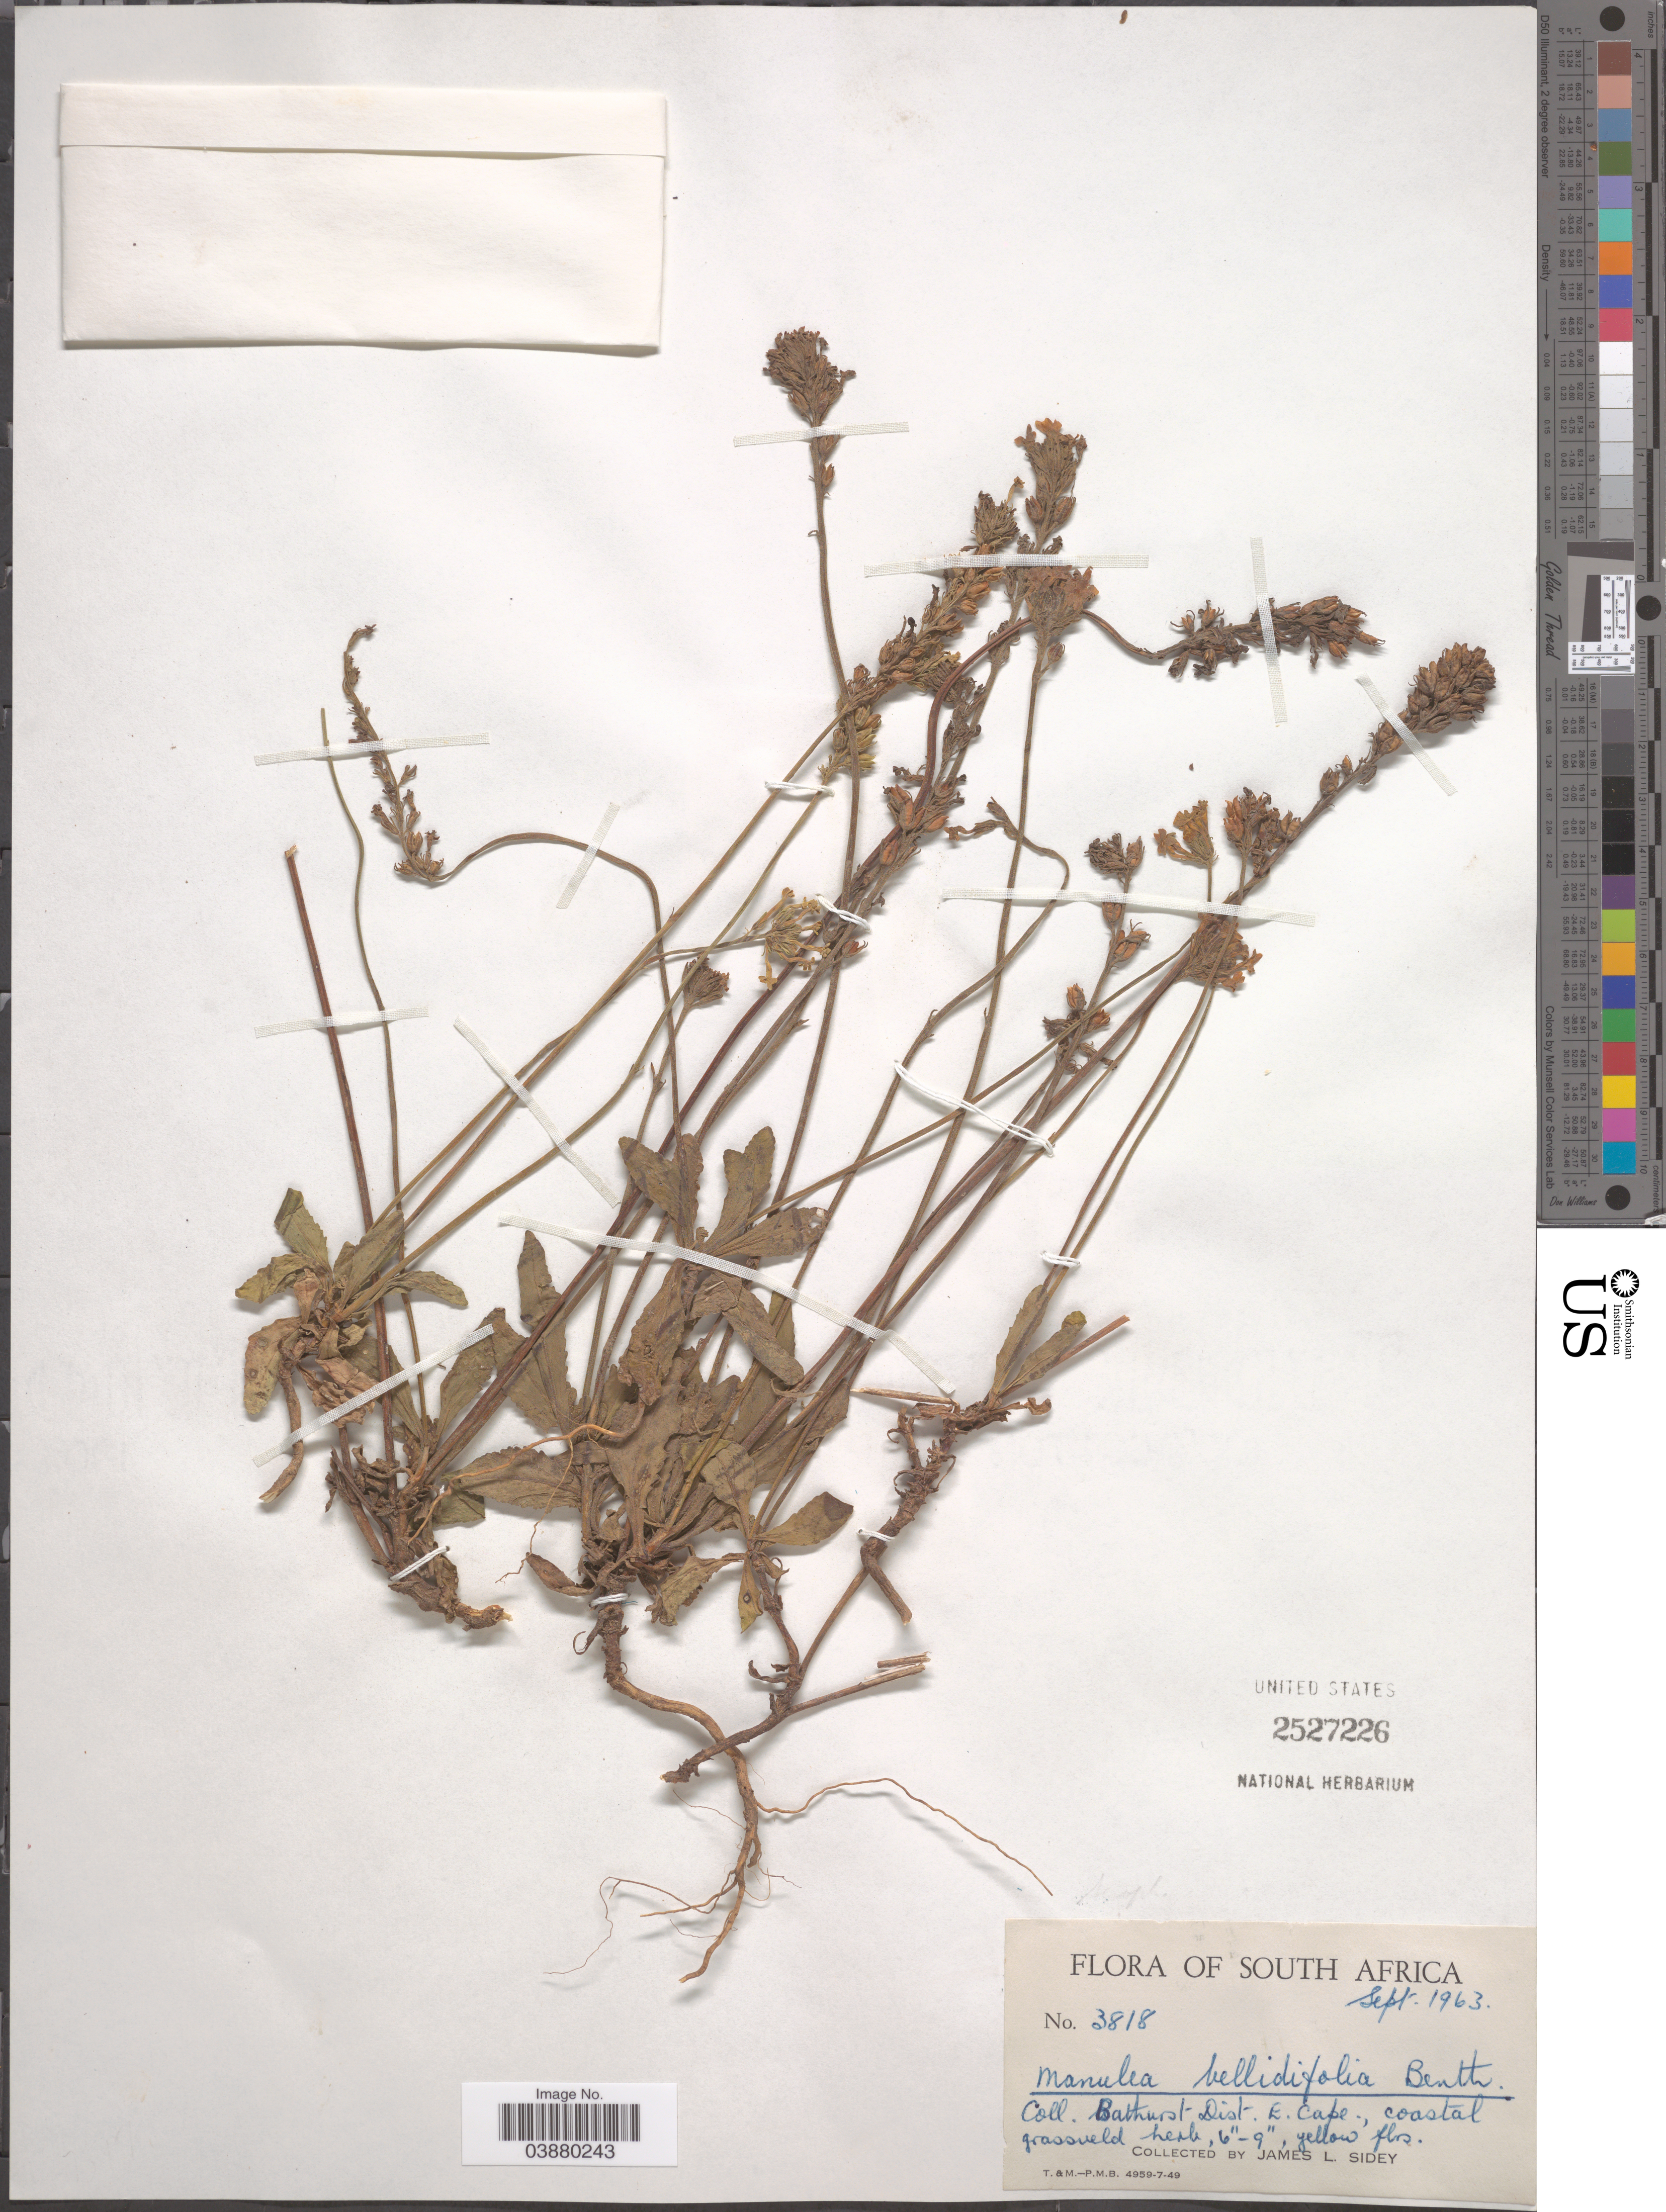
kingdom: Plantae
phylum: Tracheophyta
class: Magnoliopsida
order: Lamiales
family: Scrophulariaceae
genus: Manulea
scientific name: Manulea bellidifolia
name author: Benth.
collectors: J. L. Sidey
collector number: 3818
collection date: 1963-09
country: South Africa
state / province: Eastern Cape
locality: Bathurst Dist. E. Cape.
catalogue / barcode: US 2527226